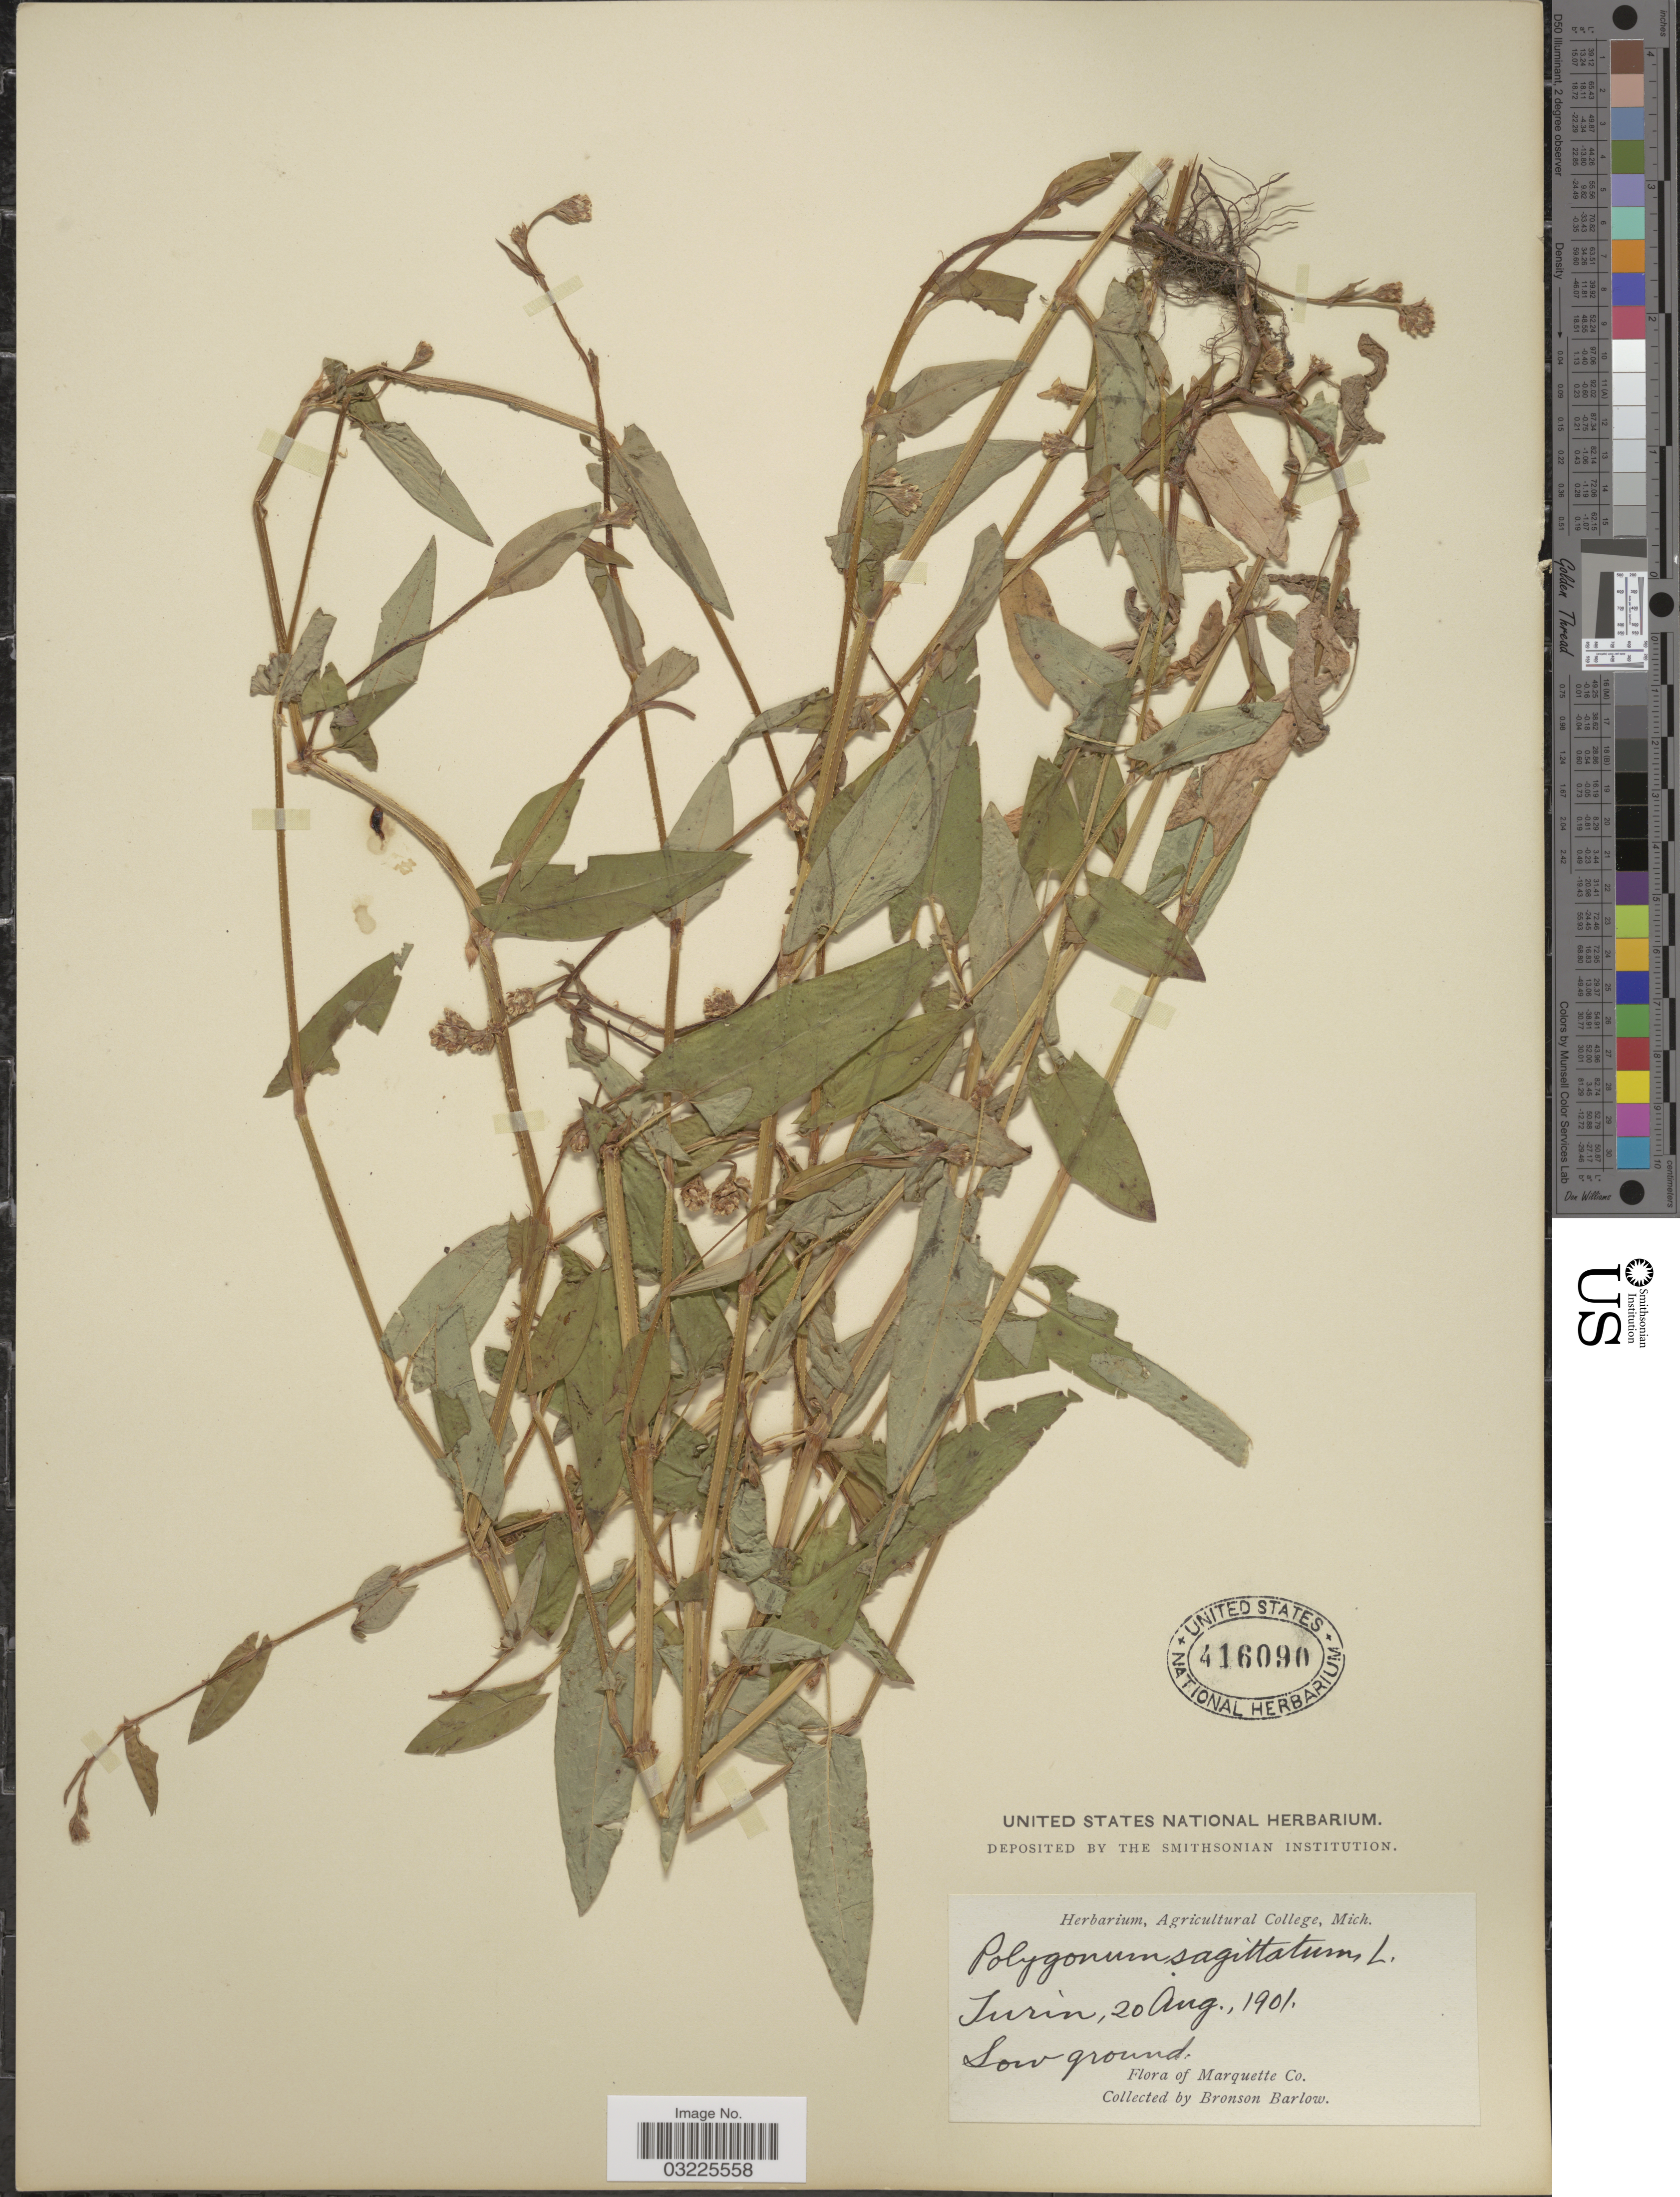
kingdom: Plantae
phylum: Tracheophyta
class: Magnoliopsida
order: Caryophyllales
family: Polygonaceae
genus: Persicaria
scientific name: Persicaria sagittata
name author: (L.) H. Gross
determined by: Atha, D. E.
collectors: Barlow, B.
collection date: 1901-08-20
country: United States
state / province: Michigan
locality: Turin. Marquette Co.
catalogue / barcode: US 416090